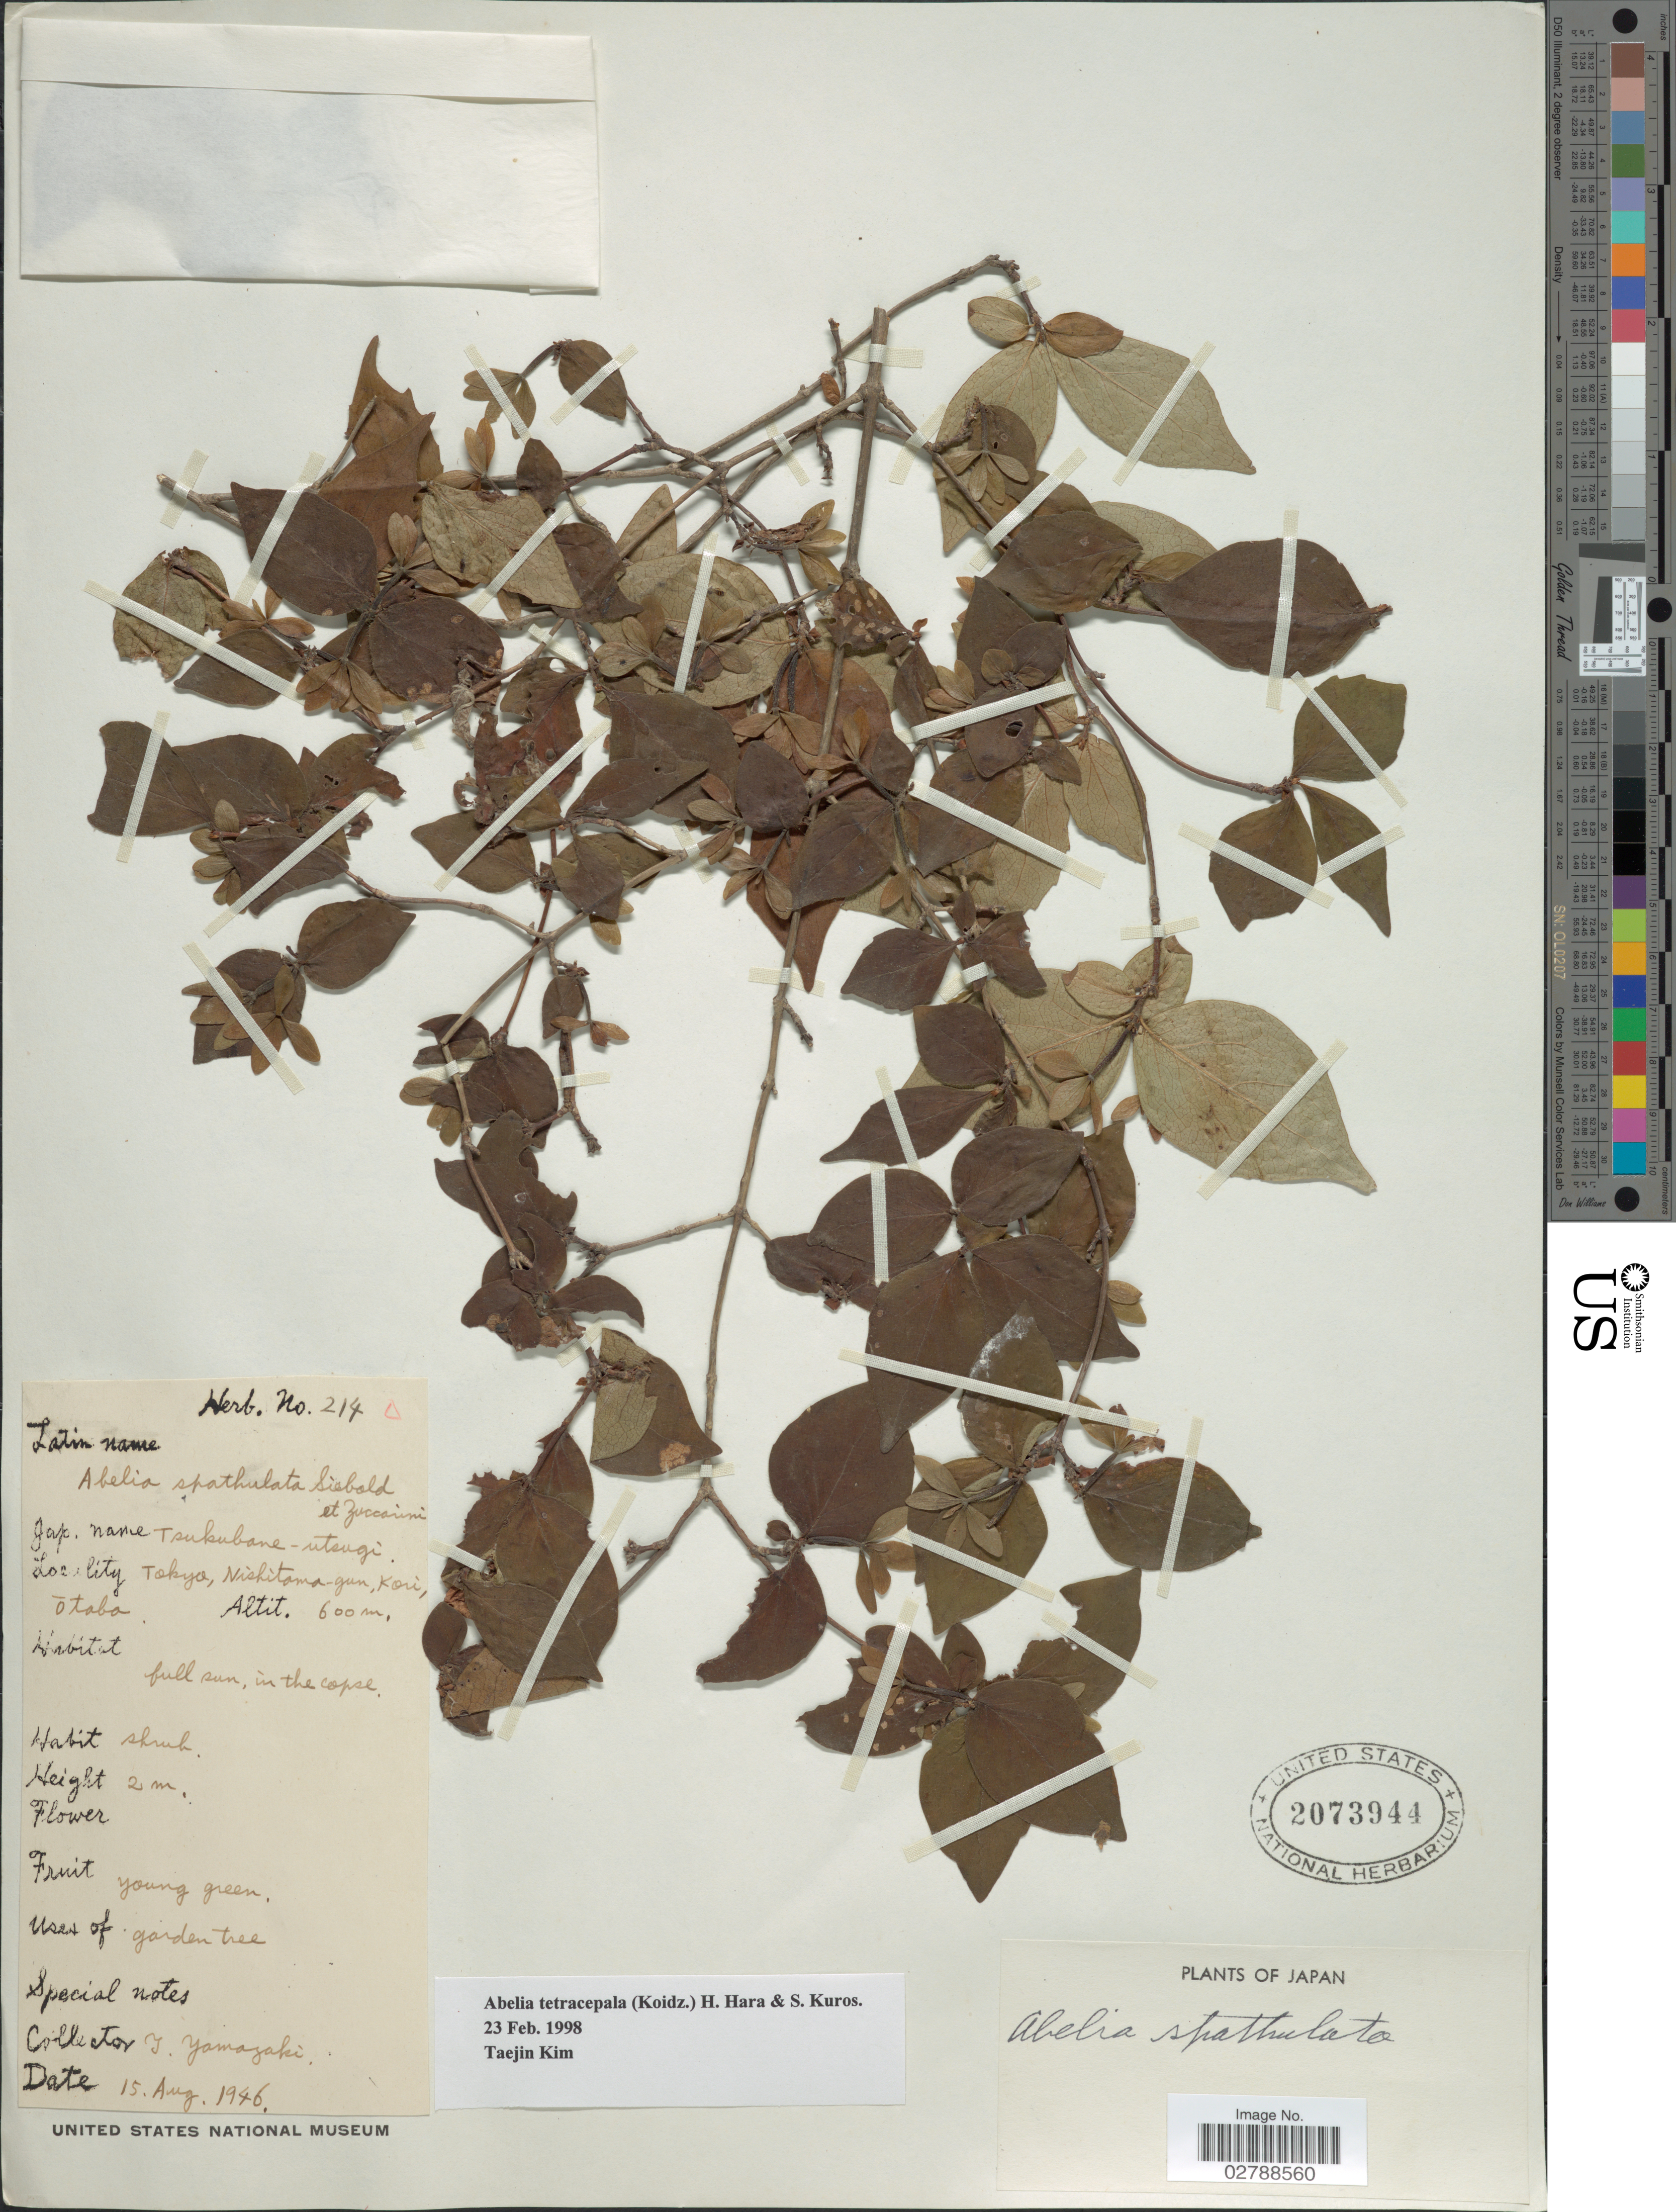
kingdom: Plantae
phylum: Tracheophyta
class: Magnoliopsida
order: Dipsacales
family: Caprifoliaceae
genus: Abelia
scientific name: Abelia tetrasepala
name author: (Koidz.) H. Hara & Kuros.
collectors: T. Yamazaki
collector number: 214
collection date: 1946-08-15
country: Japan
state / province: Tokyo, Federal City of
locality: Tokyo, Nishitama-gun, Kori, òtaba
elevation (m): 600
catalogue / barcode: US 2073944